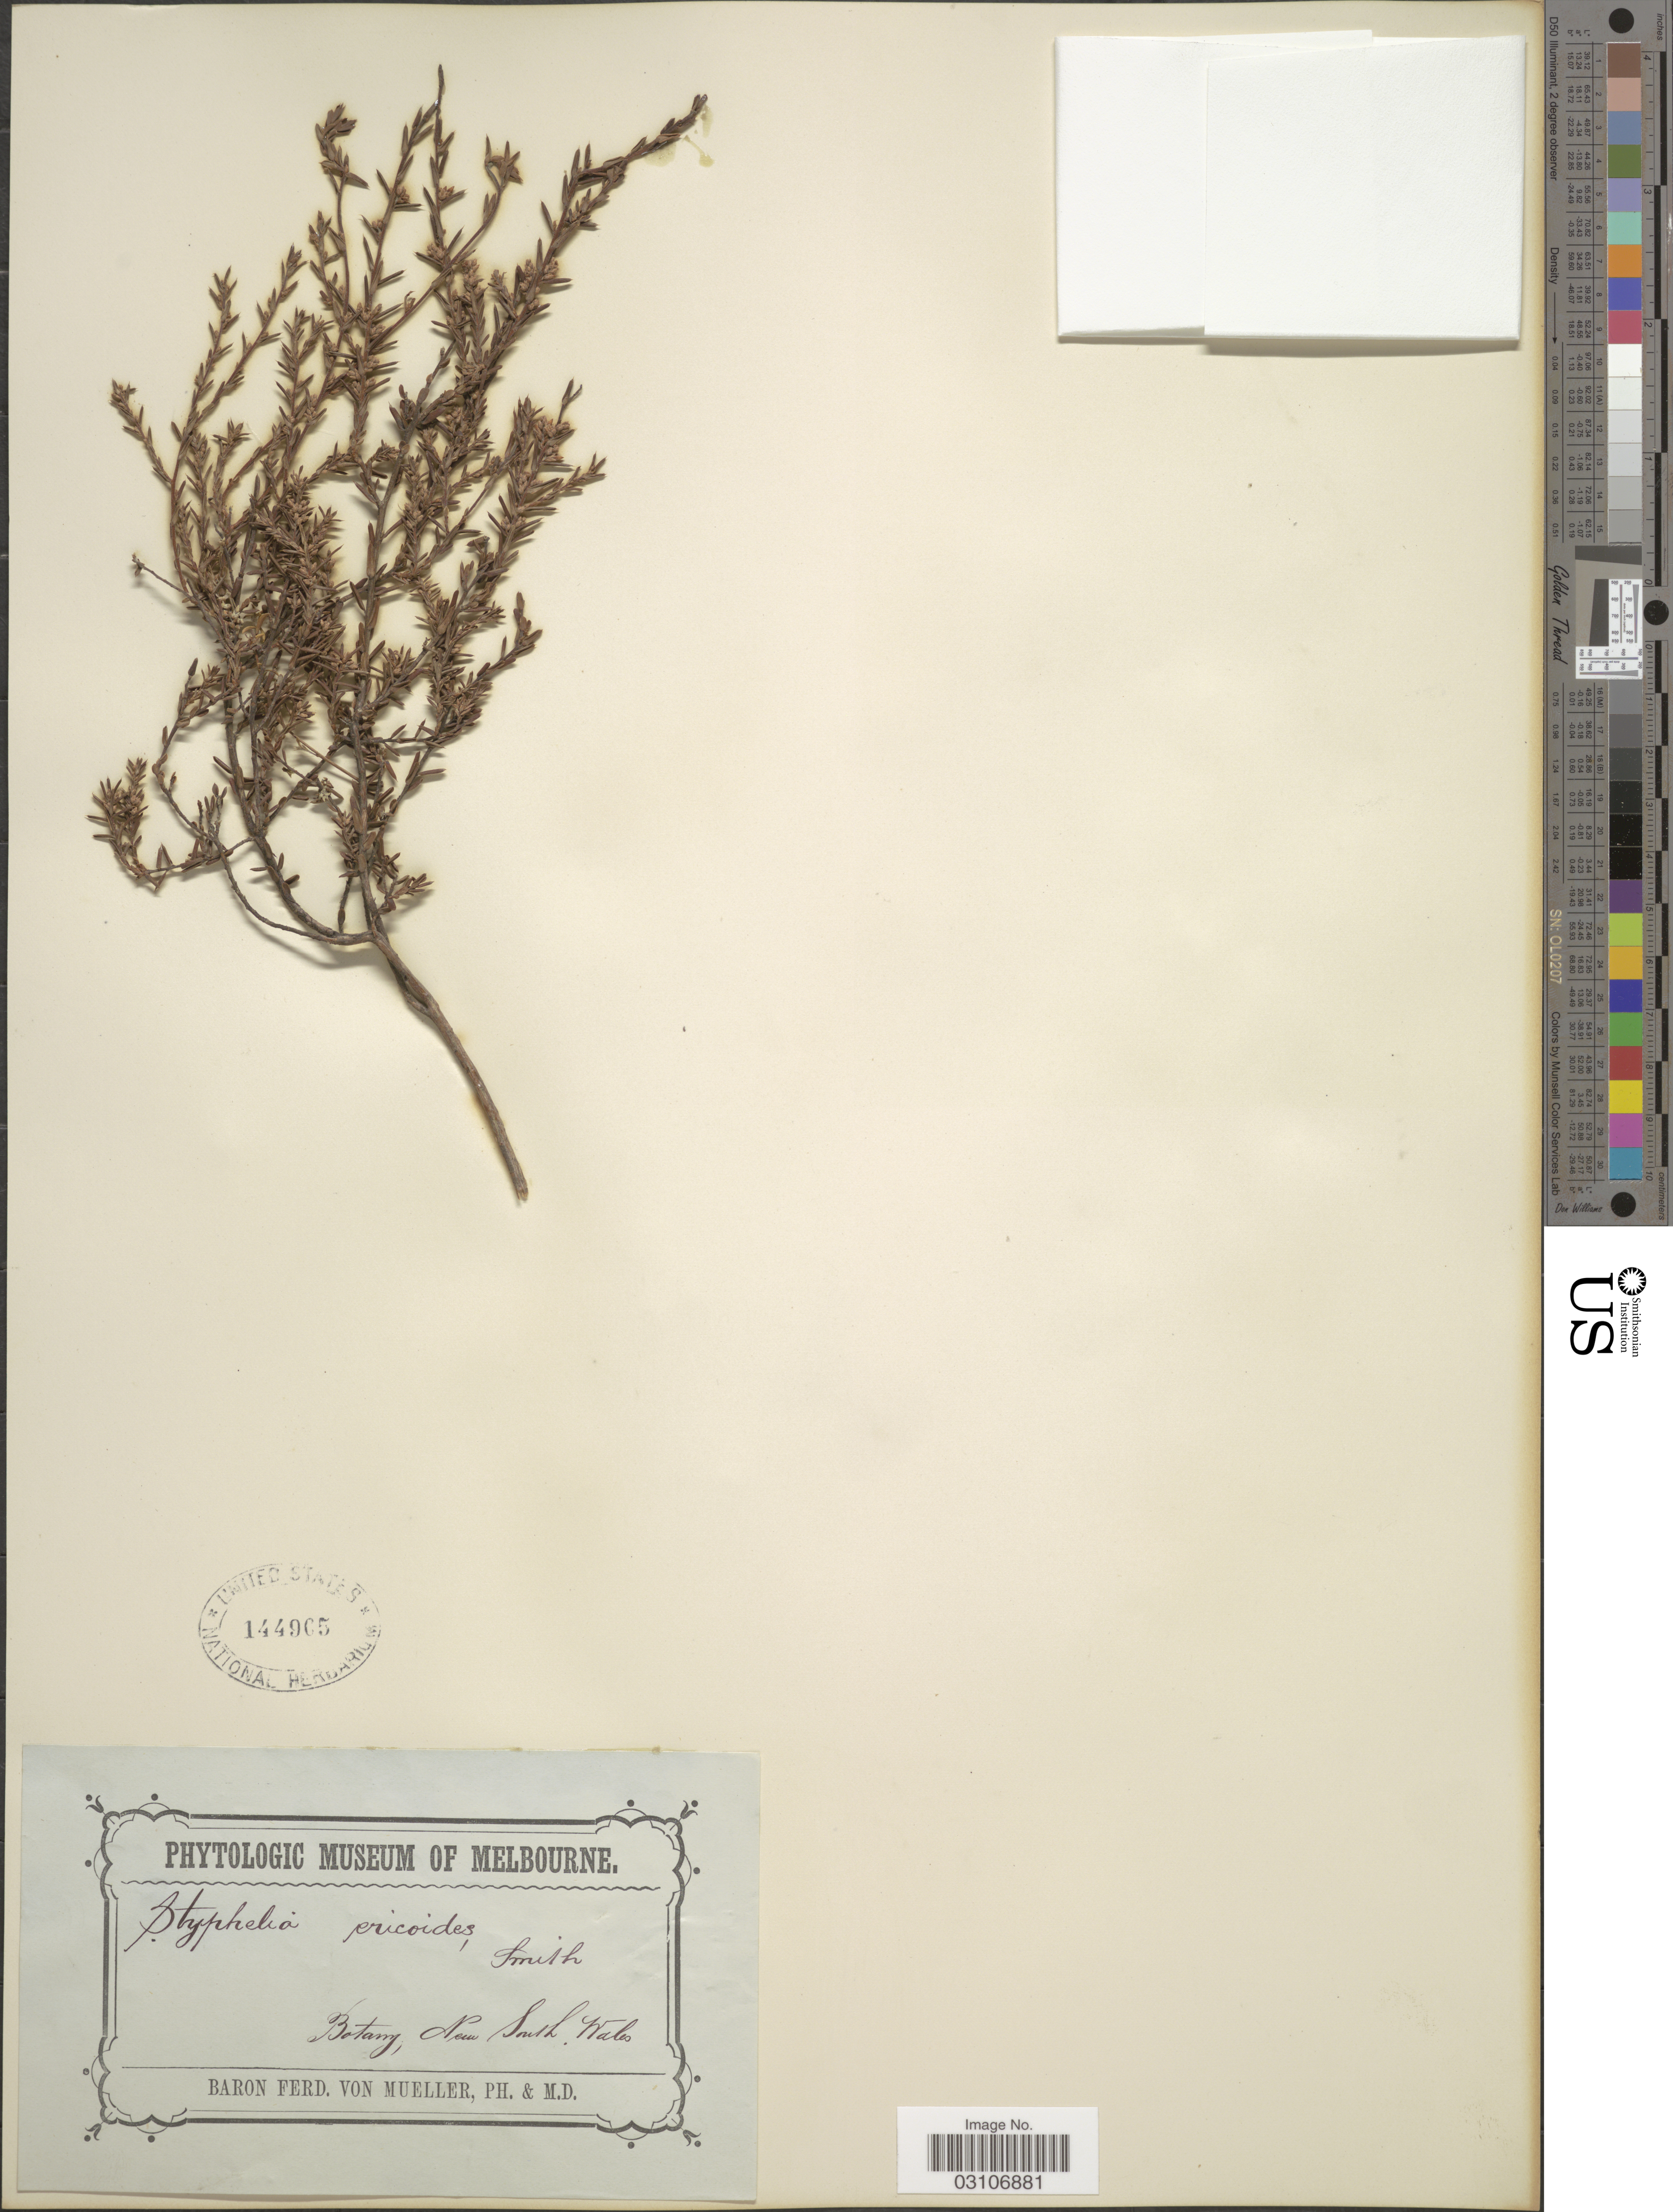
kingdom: Plantae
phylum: Tracheophyta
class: Magnoliopsida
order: Ericales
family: Ericaceae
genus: Leucopogon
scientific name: Leucopogon ericoides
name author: R. Br.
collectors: F. Mueller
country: Australia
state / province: New South Wales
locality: Botany.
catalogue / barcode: US 144905